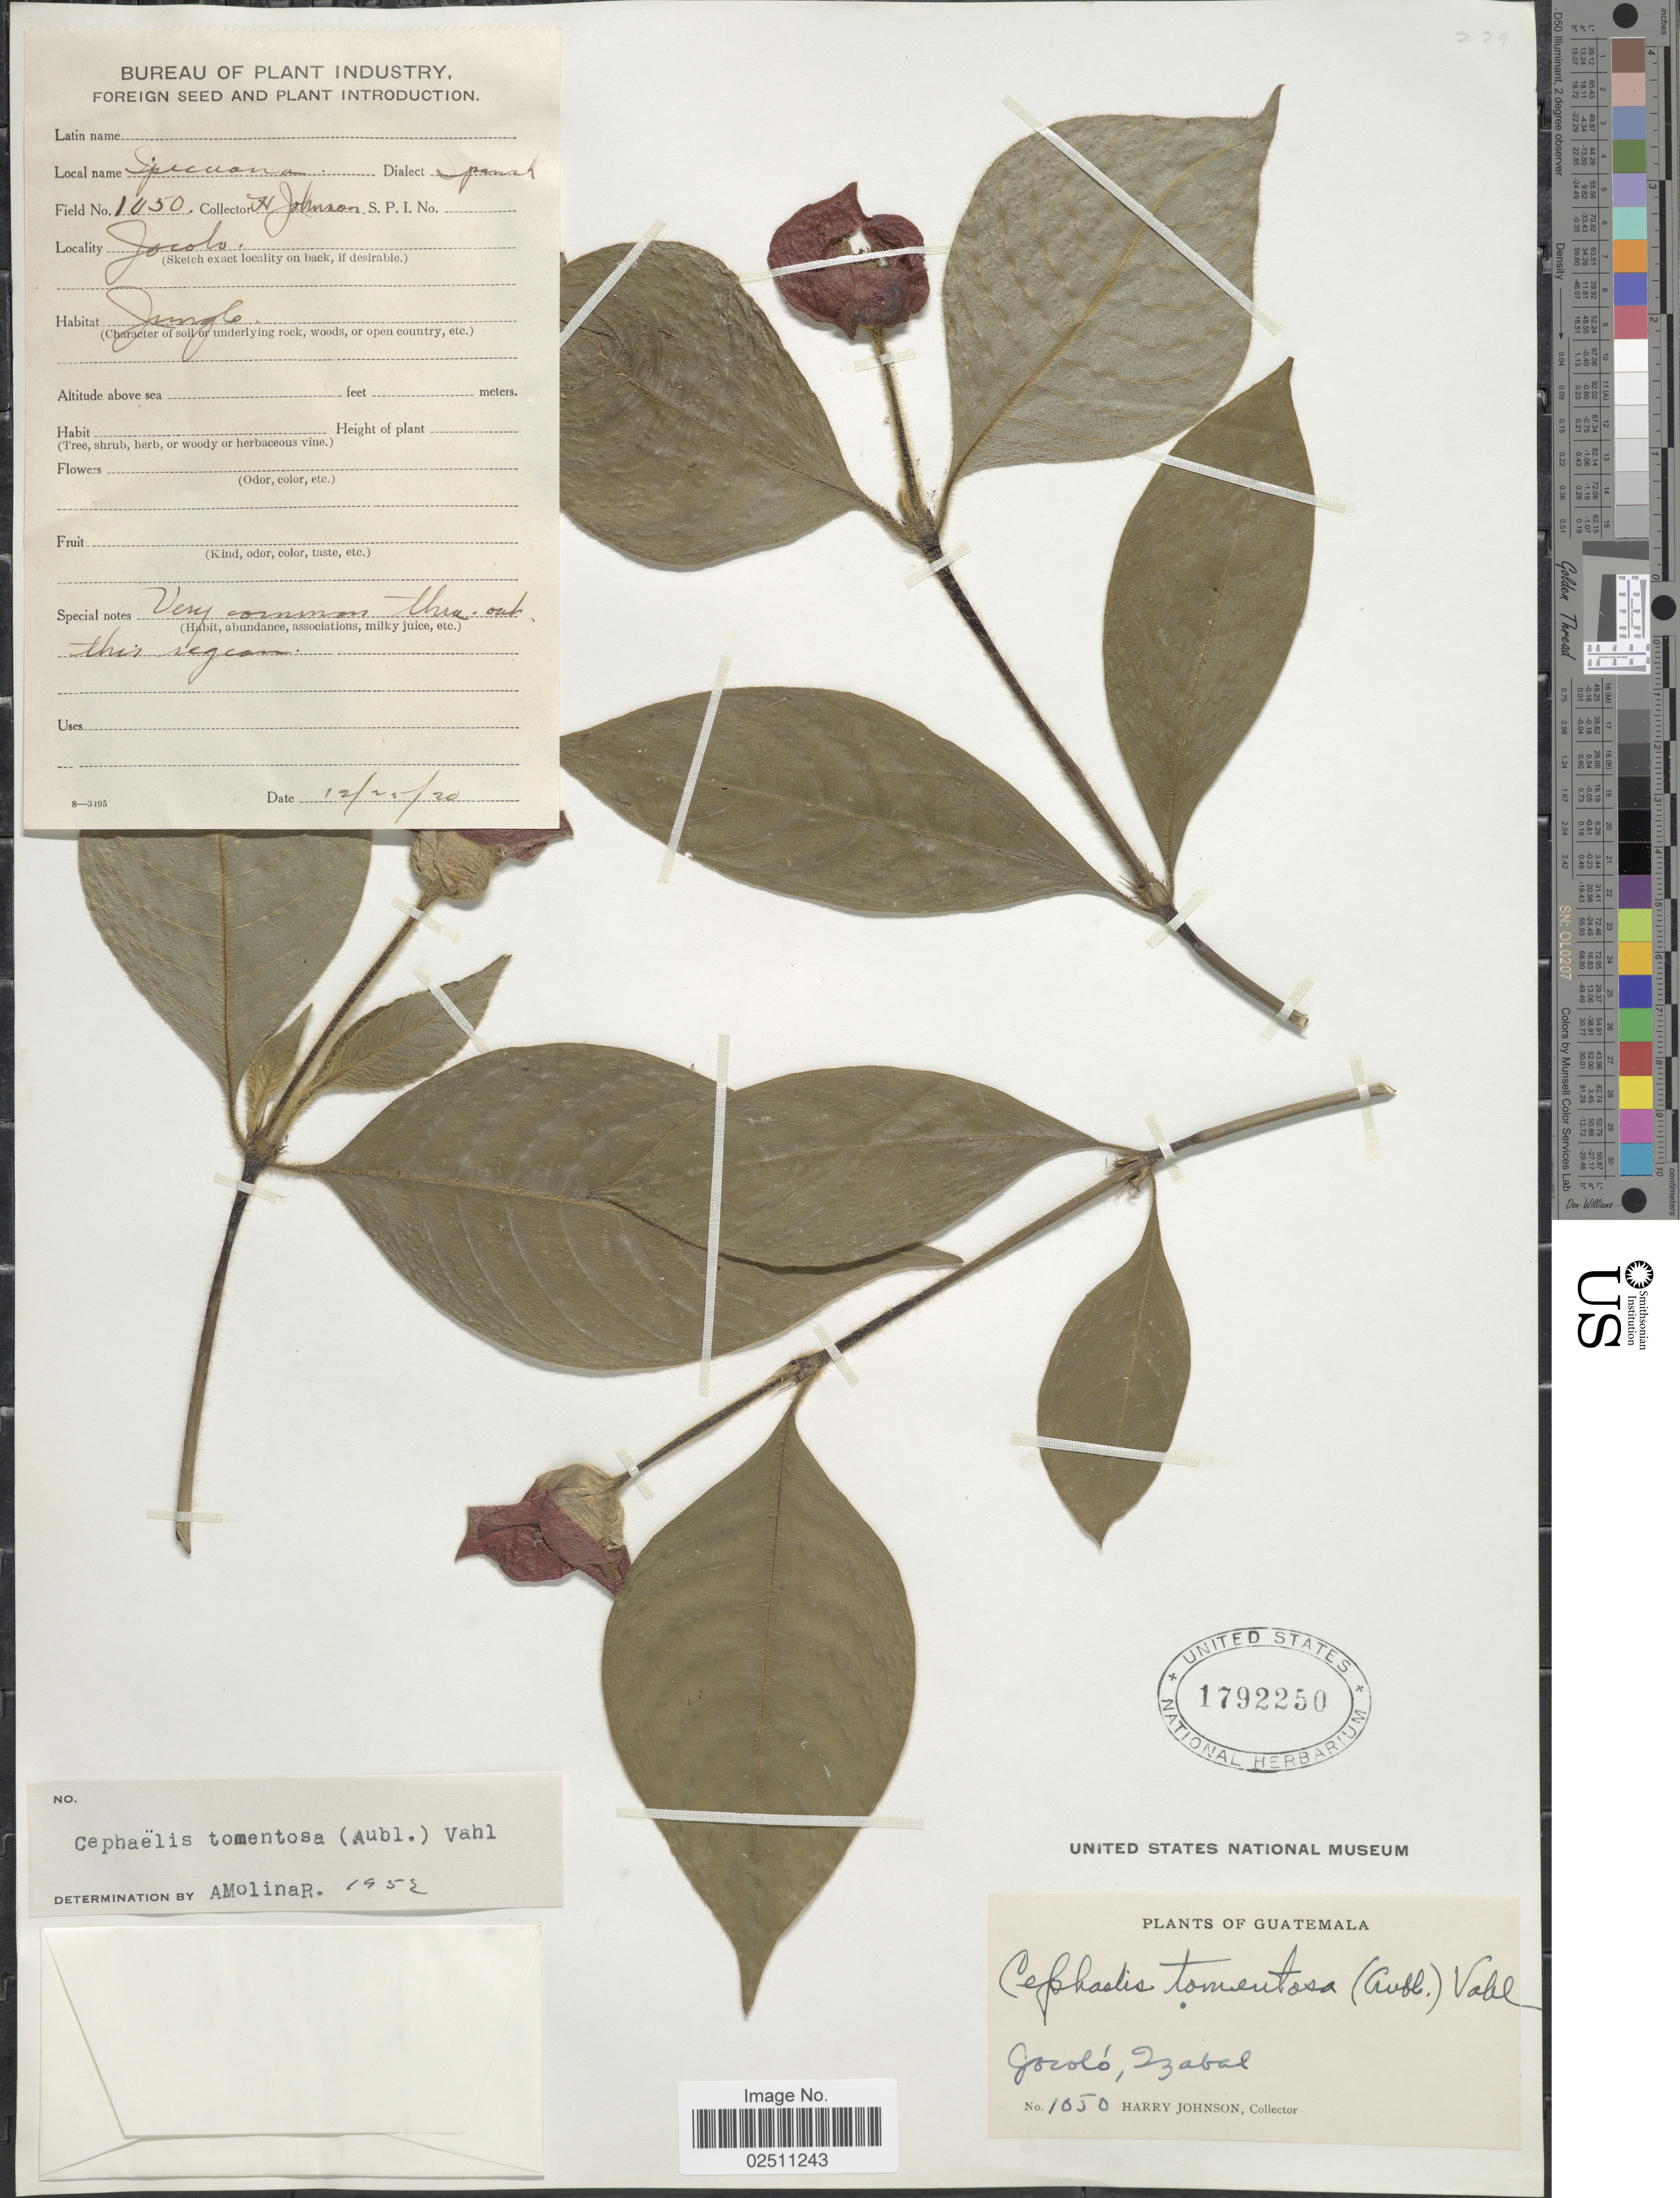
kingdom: Plantae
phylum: Tracheophyta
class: Magnoliopsida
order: Gentianales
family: Rubiaceae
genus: Psychotria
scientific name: Psychotria poeppigiana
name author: Müll. Arg.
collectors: H. Johnson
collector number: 1050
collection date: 1920-12-25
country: Guatemala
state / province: Izabal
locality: Gocolo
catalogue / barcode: US 1792250